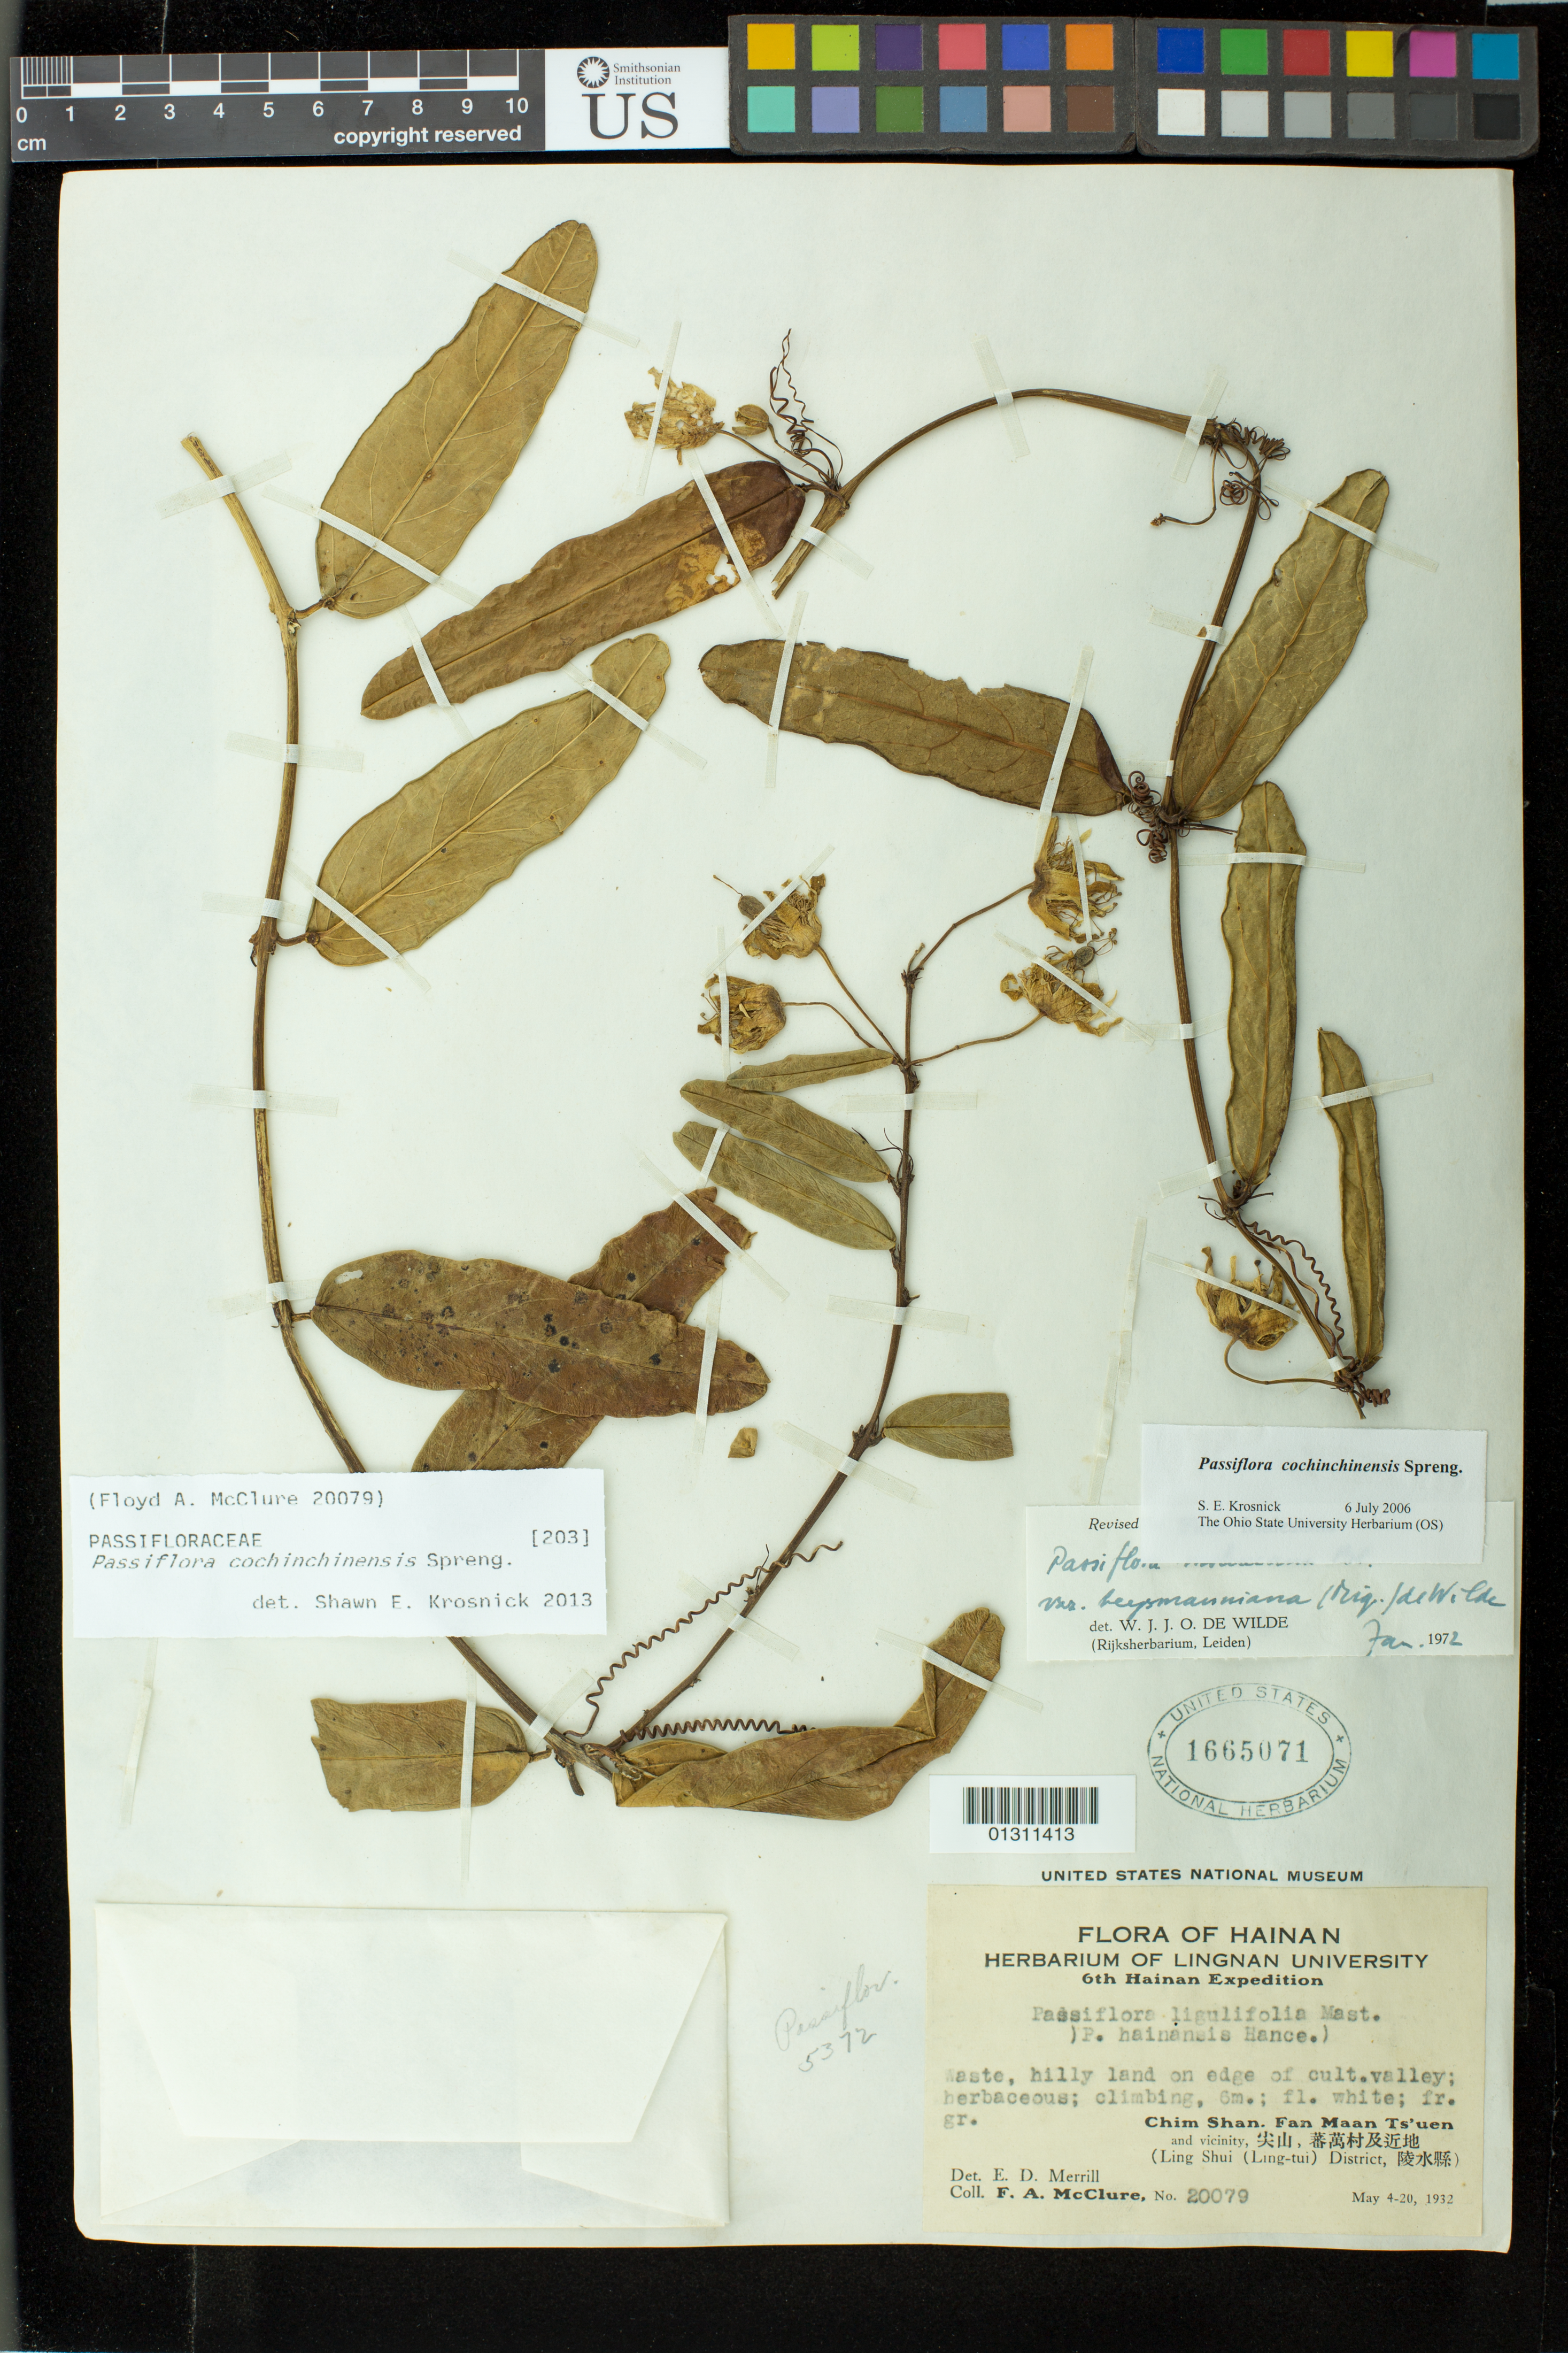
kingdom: Plantae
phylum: Tracheophyta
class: Magnoliopsida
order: Malpighiales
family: Passifloraceae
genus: Passiflora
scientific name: Passiflora cochinchinensis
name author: Spreng.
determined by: Krosnick, S. E., (OS), Ohio State University Herbarium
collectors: F. A. McClure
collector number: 20079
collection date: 1932-05-04/1932-05-20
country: China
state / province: Hainan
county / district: Ling Shui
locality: Chim Shan, Fan Maan Ts'uen and vicinity.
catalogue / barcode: US 1665071